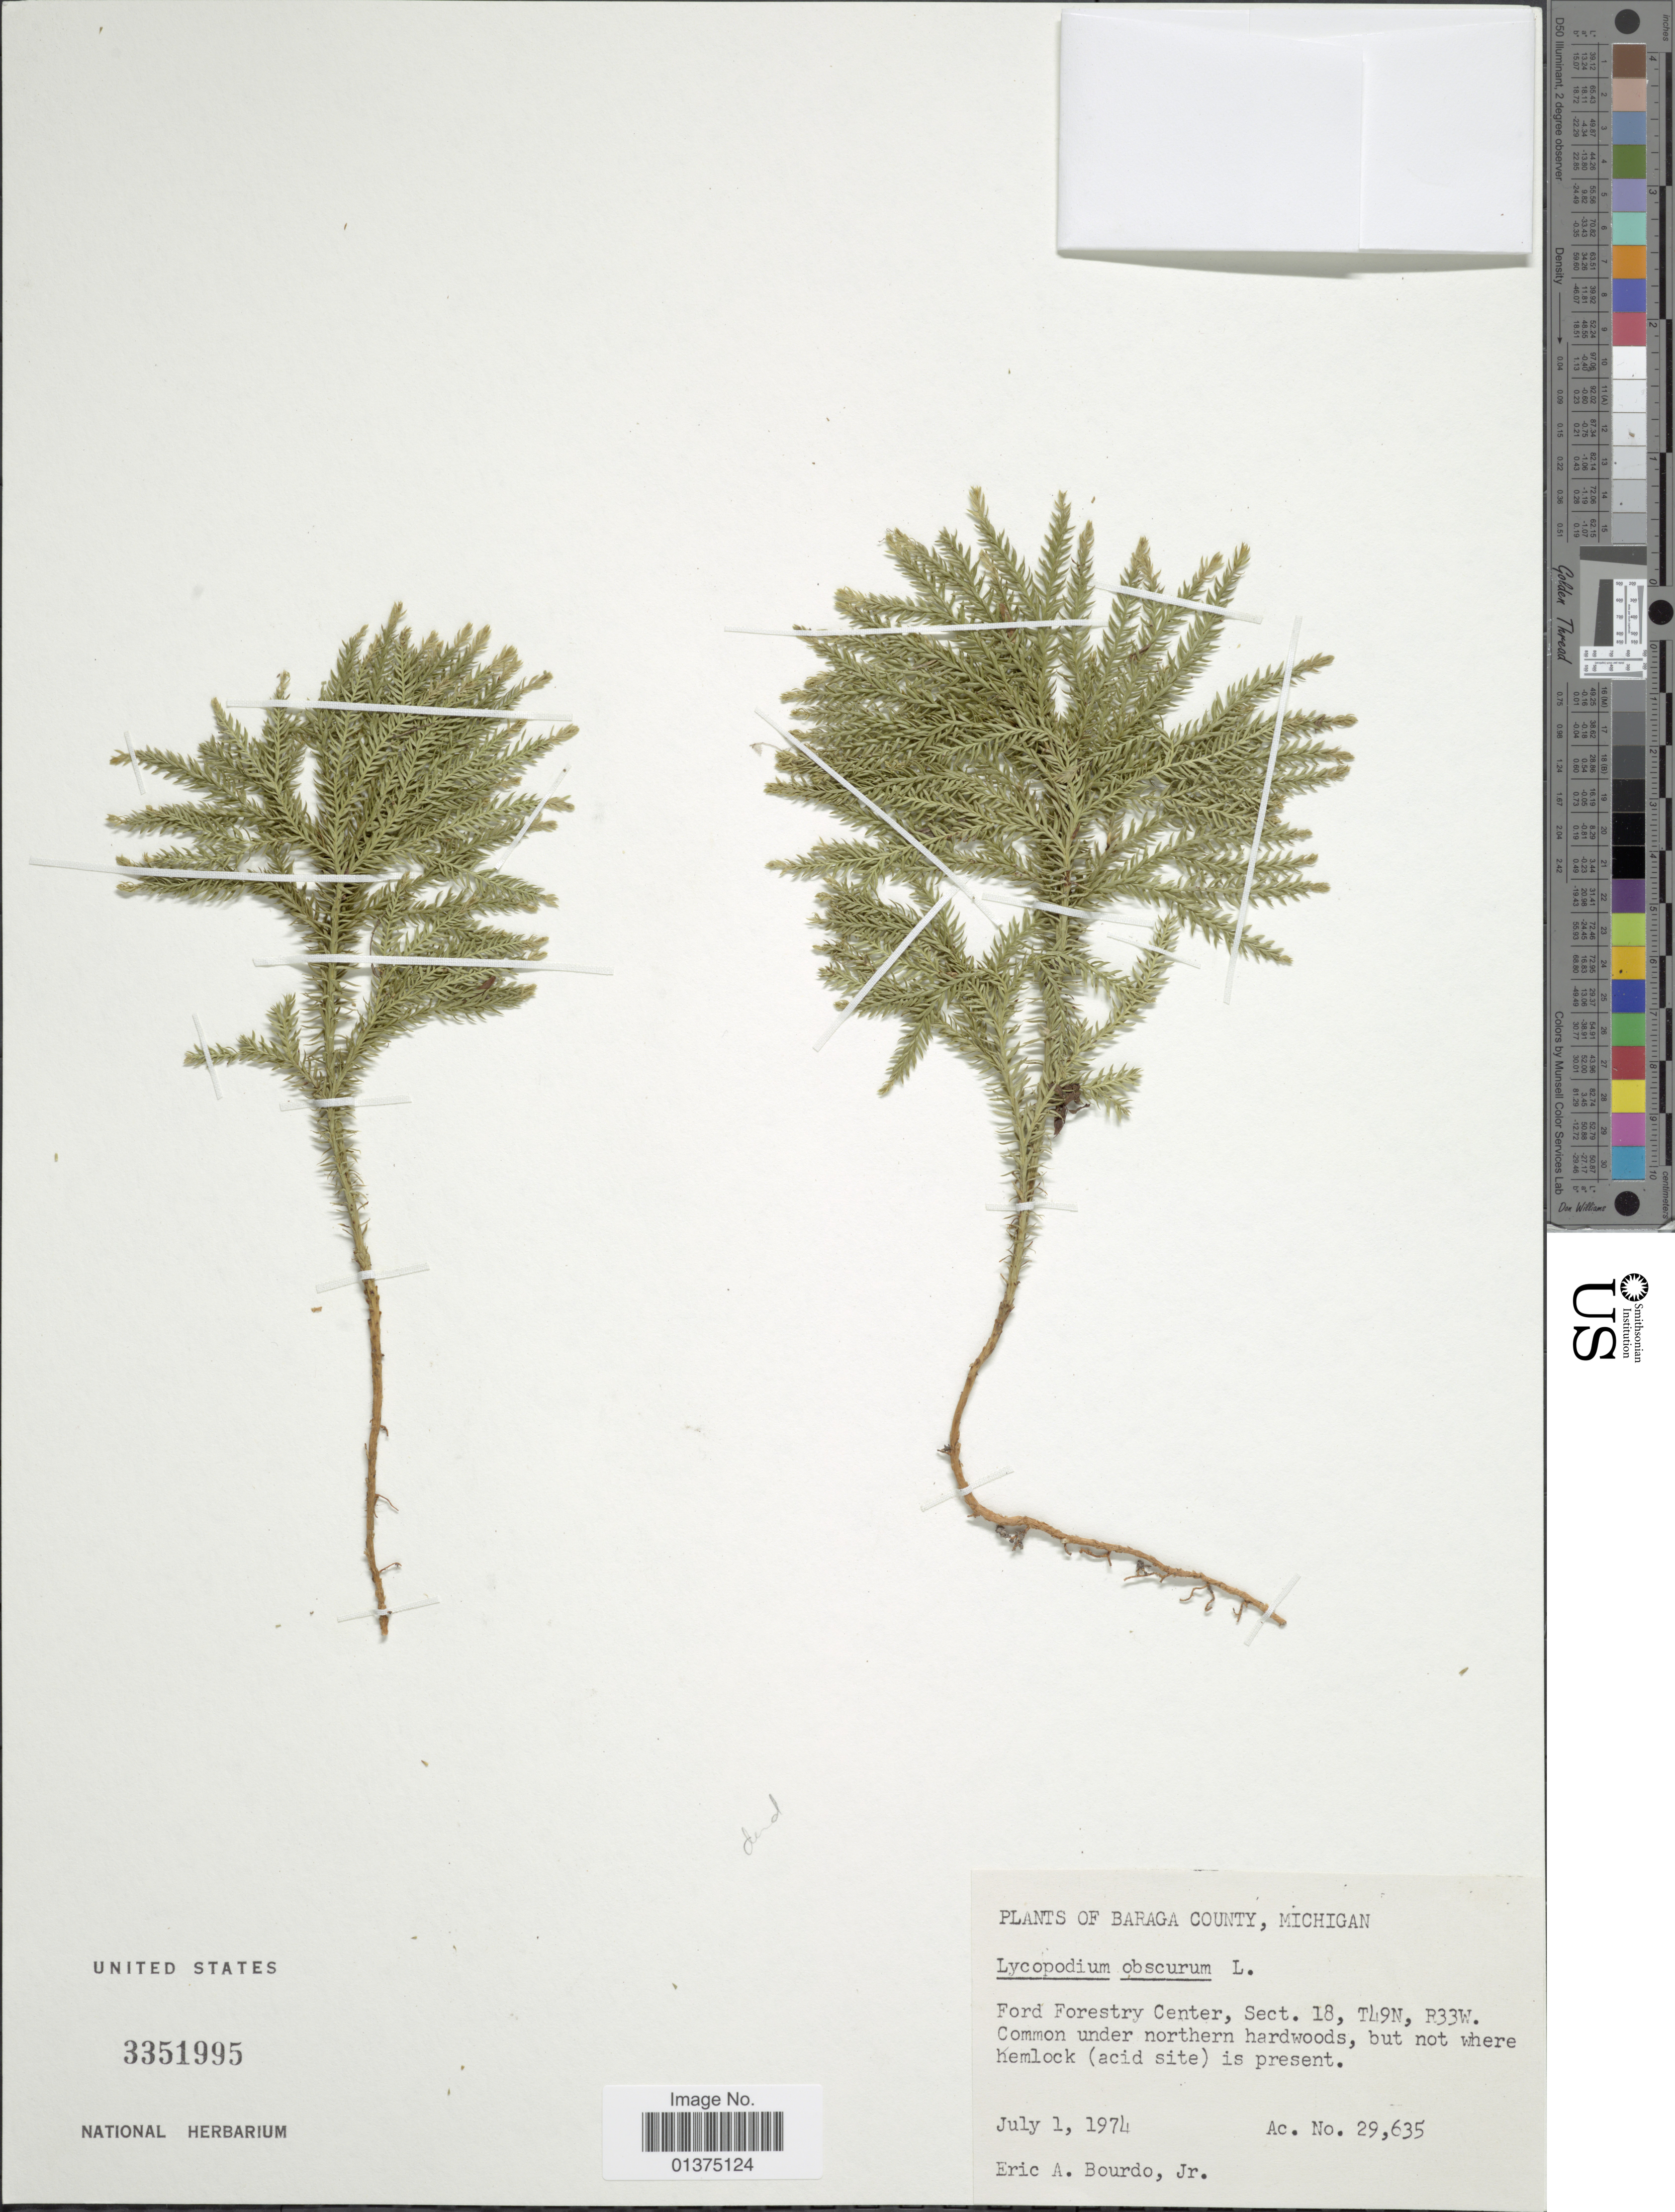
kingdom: Plantae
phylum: Tracheophyta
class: Lycopodiopsida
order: Lycopodiales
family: Lycopodiaceae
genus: Dendrolycopodium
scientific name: Dendrolycopodium dendroideum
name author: (Michx.) A. Haines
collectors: E. Bourdo Jr.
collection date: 1974-07-01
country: United States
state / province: Michigan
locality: Baraga County, Ford Forestry Center,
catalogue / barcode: US 3351995